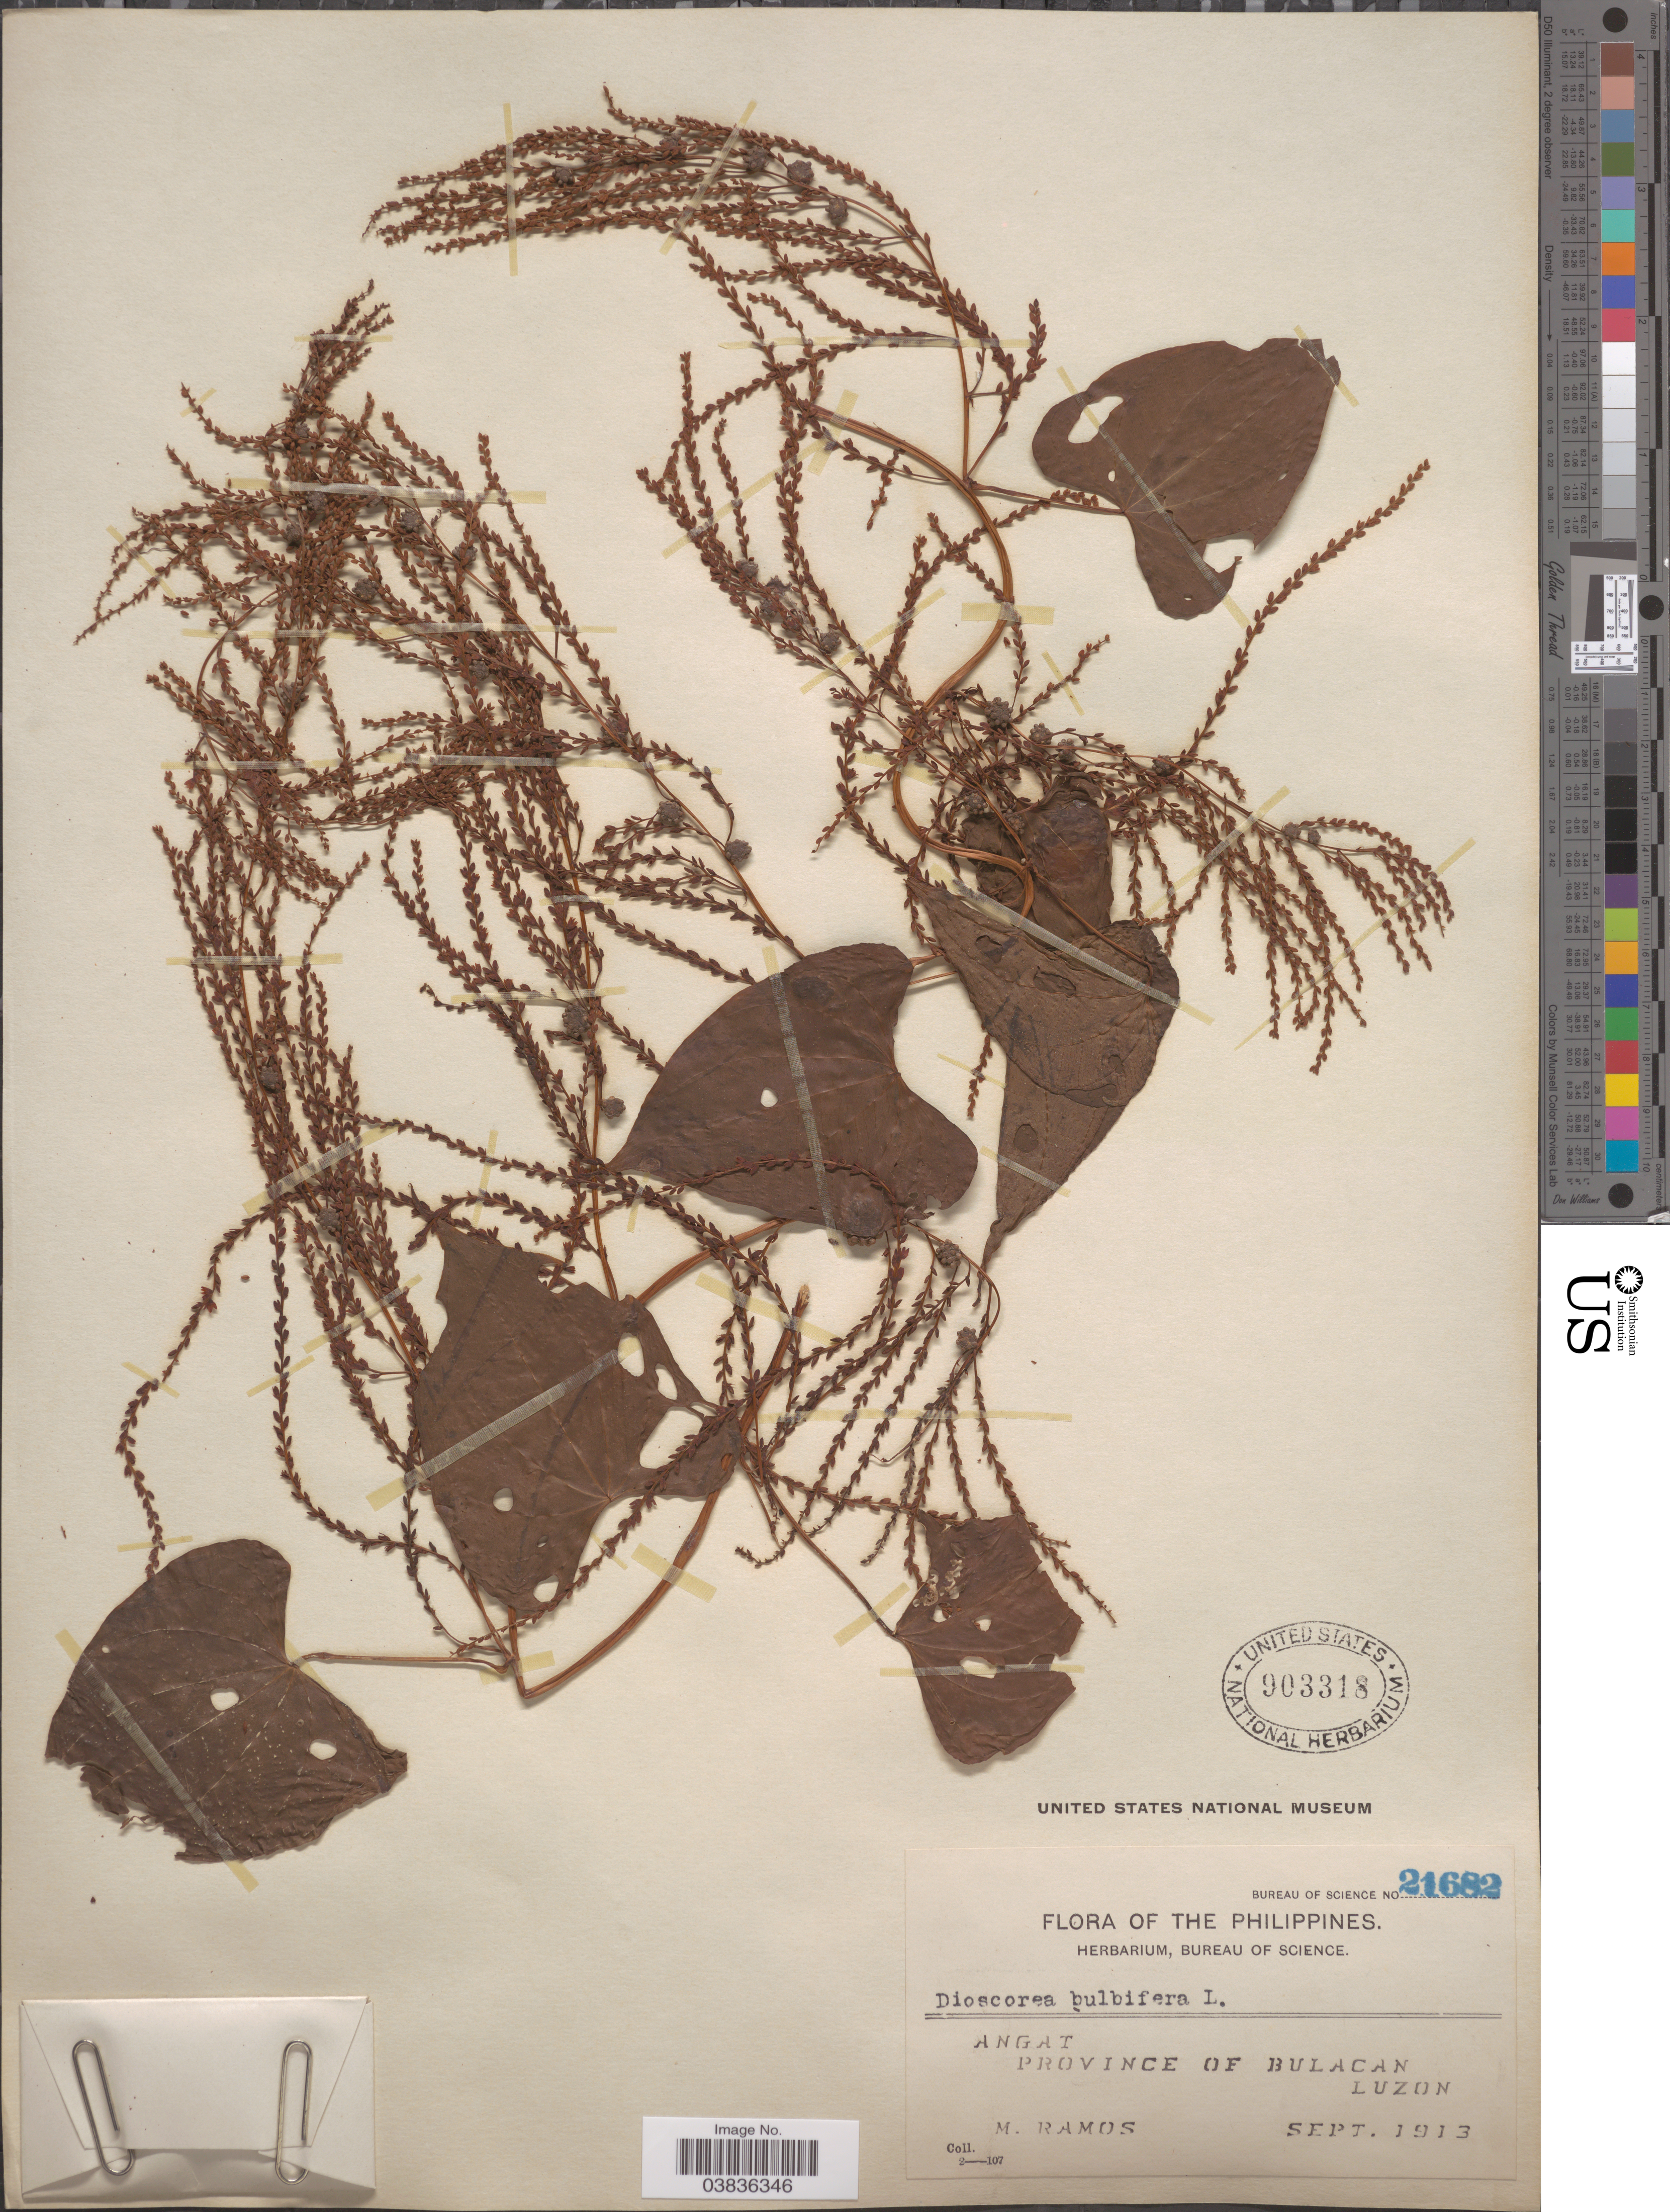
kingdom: Plantae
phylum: Tracheophyta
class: Liliopsida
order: Dioscoreales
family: Dioscoreaceae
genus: Dioscorea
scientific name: Dioscorea bulbifera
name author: L.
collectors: M. Ramon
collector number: Bureau of Science 21682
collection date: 1913-09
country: Philippines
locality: Angat. Province of Bulacan. Luzon.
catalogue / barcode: US 903318